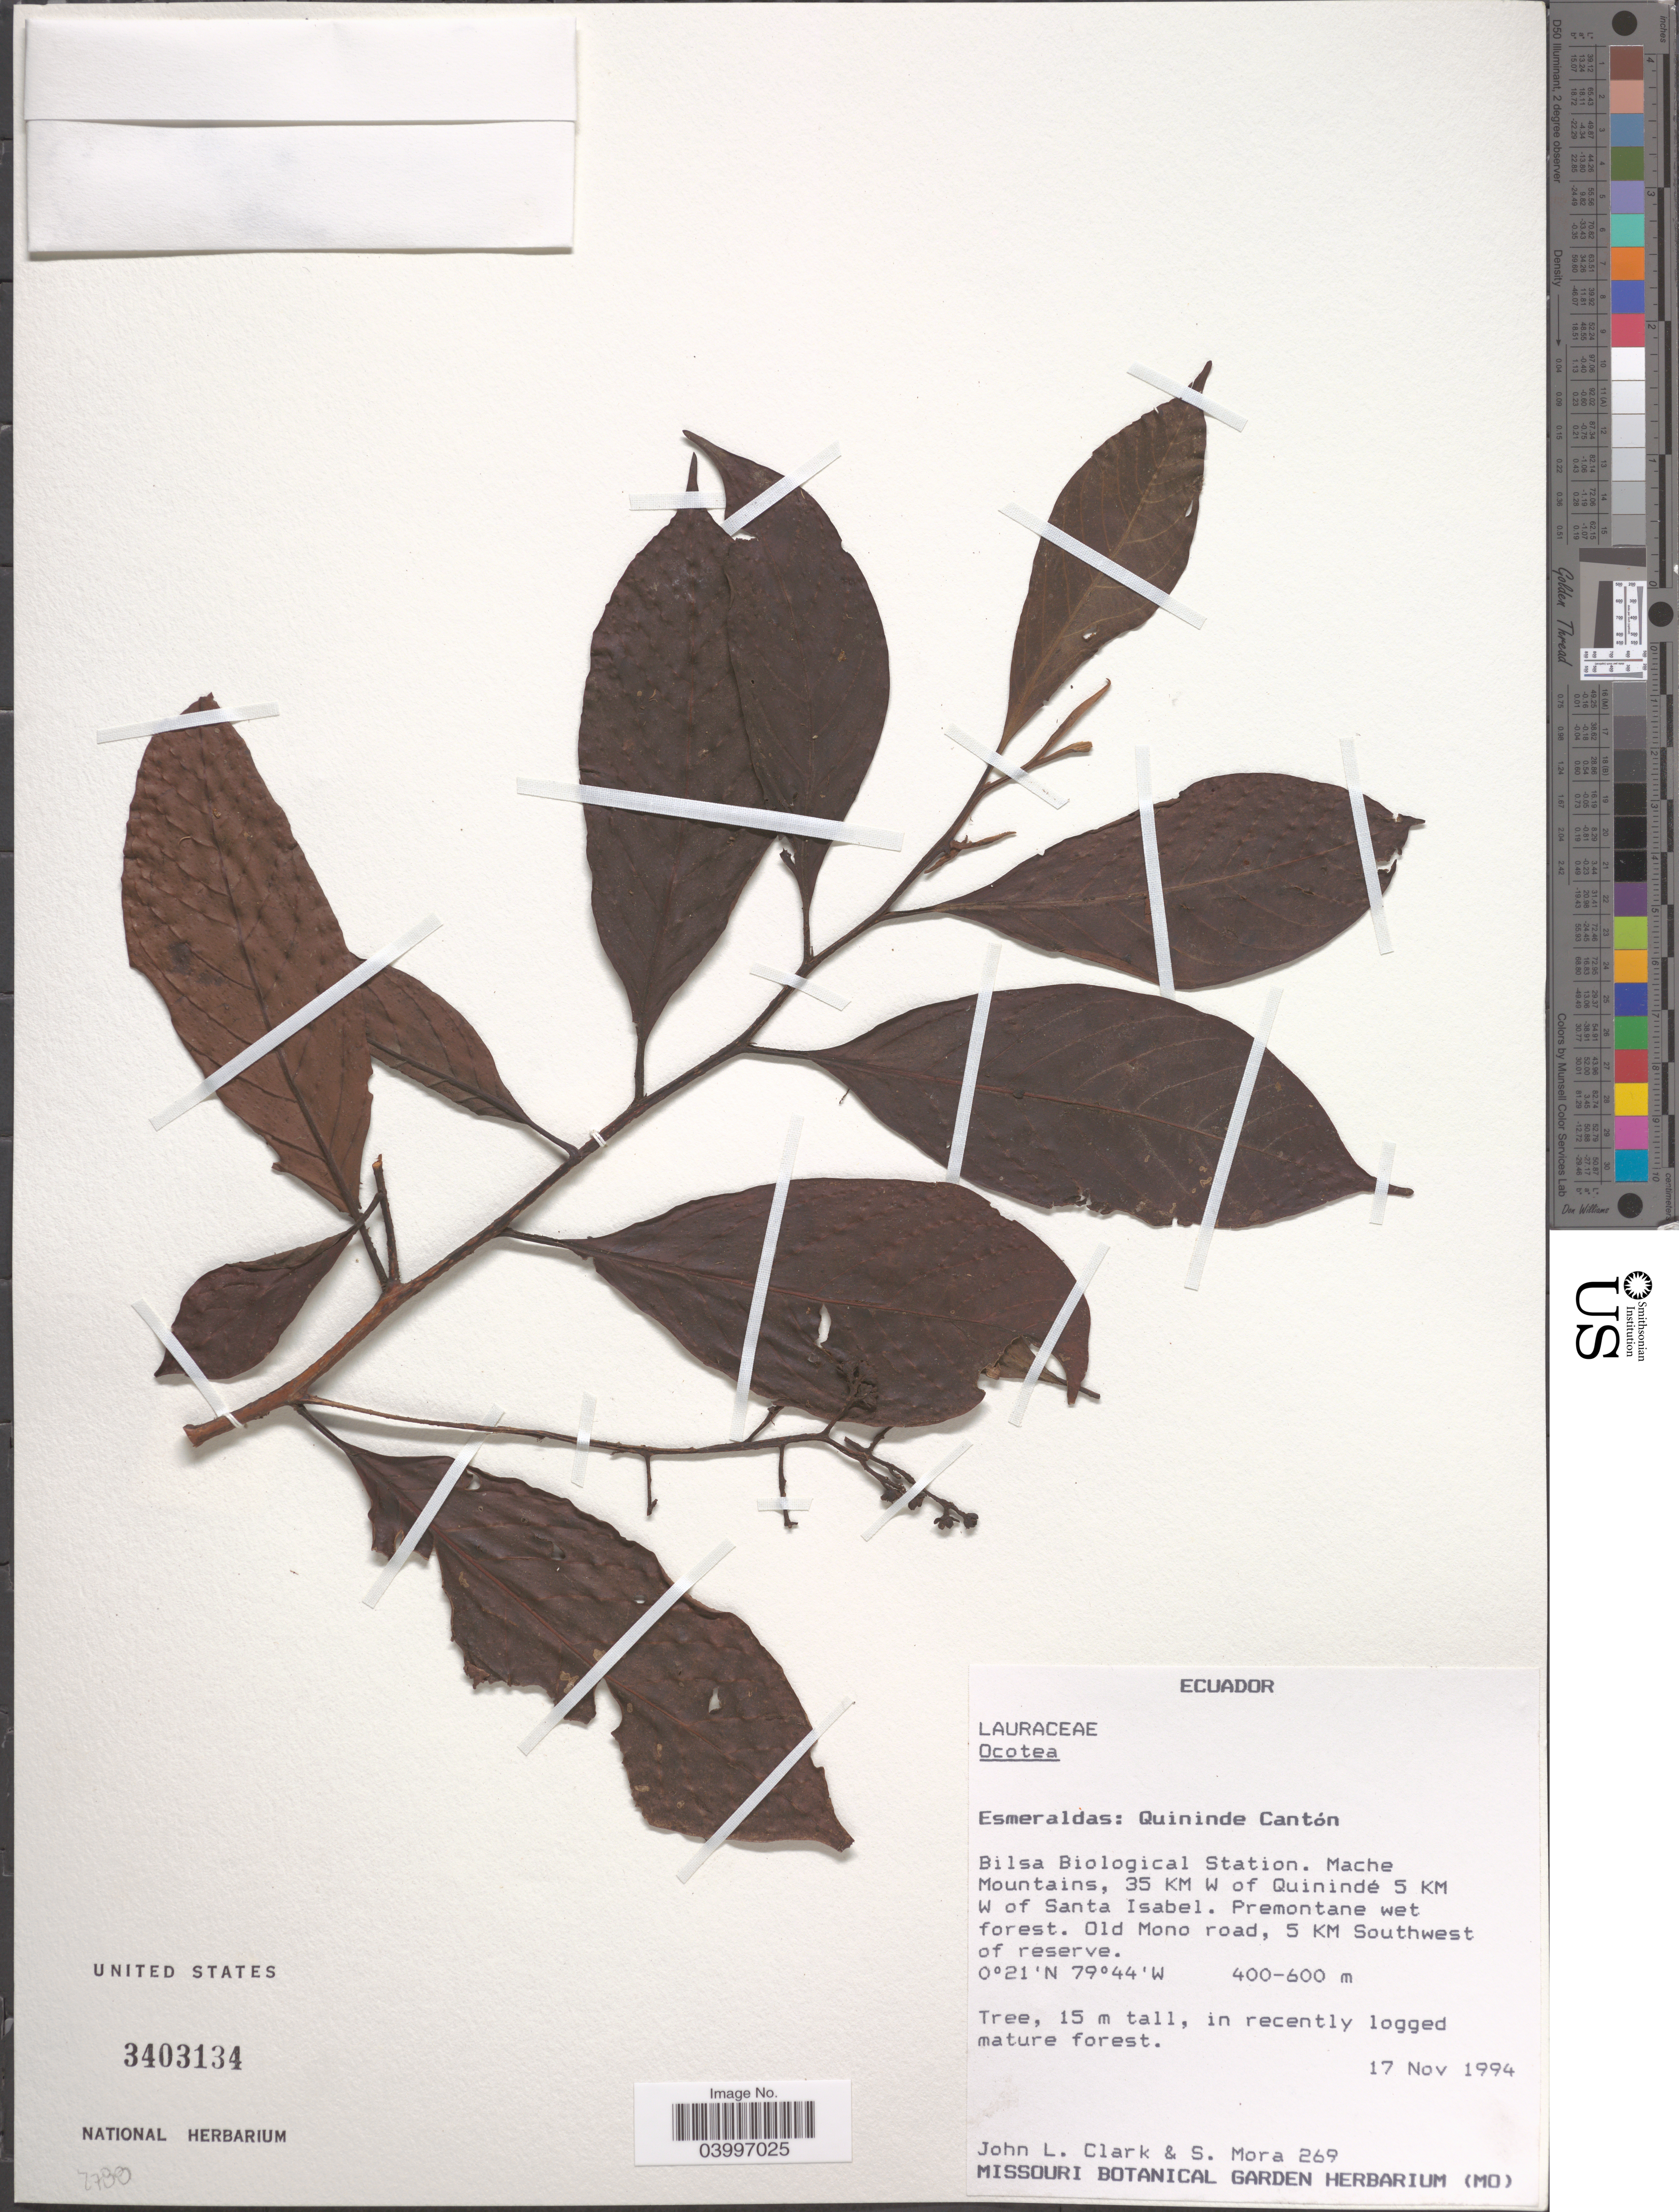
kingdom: Plantae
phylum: Tracheophyta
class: Magnoliopsida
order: Laurales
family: Lauraceae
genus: Ocotea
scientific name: Ocotea sp.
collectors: J. L. Clark & S. Mora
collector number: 269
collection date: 1994-11-17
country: Ecuador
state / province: Esmeraldas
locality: Quininde Cantón. Bilsa Biological Station. Mache Mountains, 35 KM W of Quinindé 5 KM W of Santa Isabel.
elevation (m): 400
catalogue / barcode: US 3403134